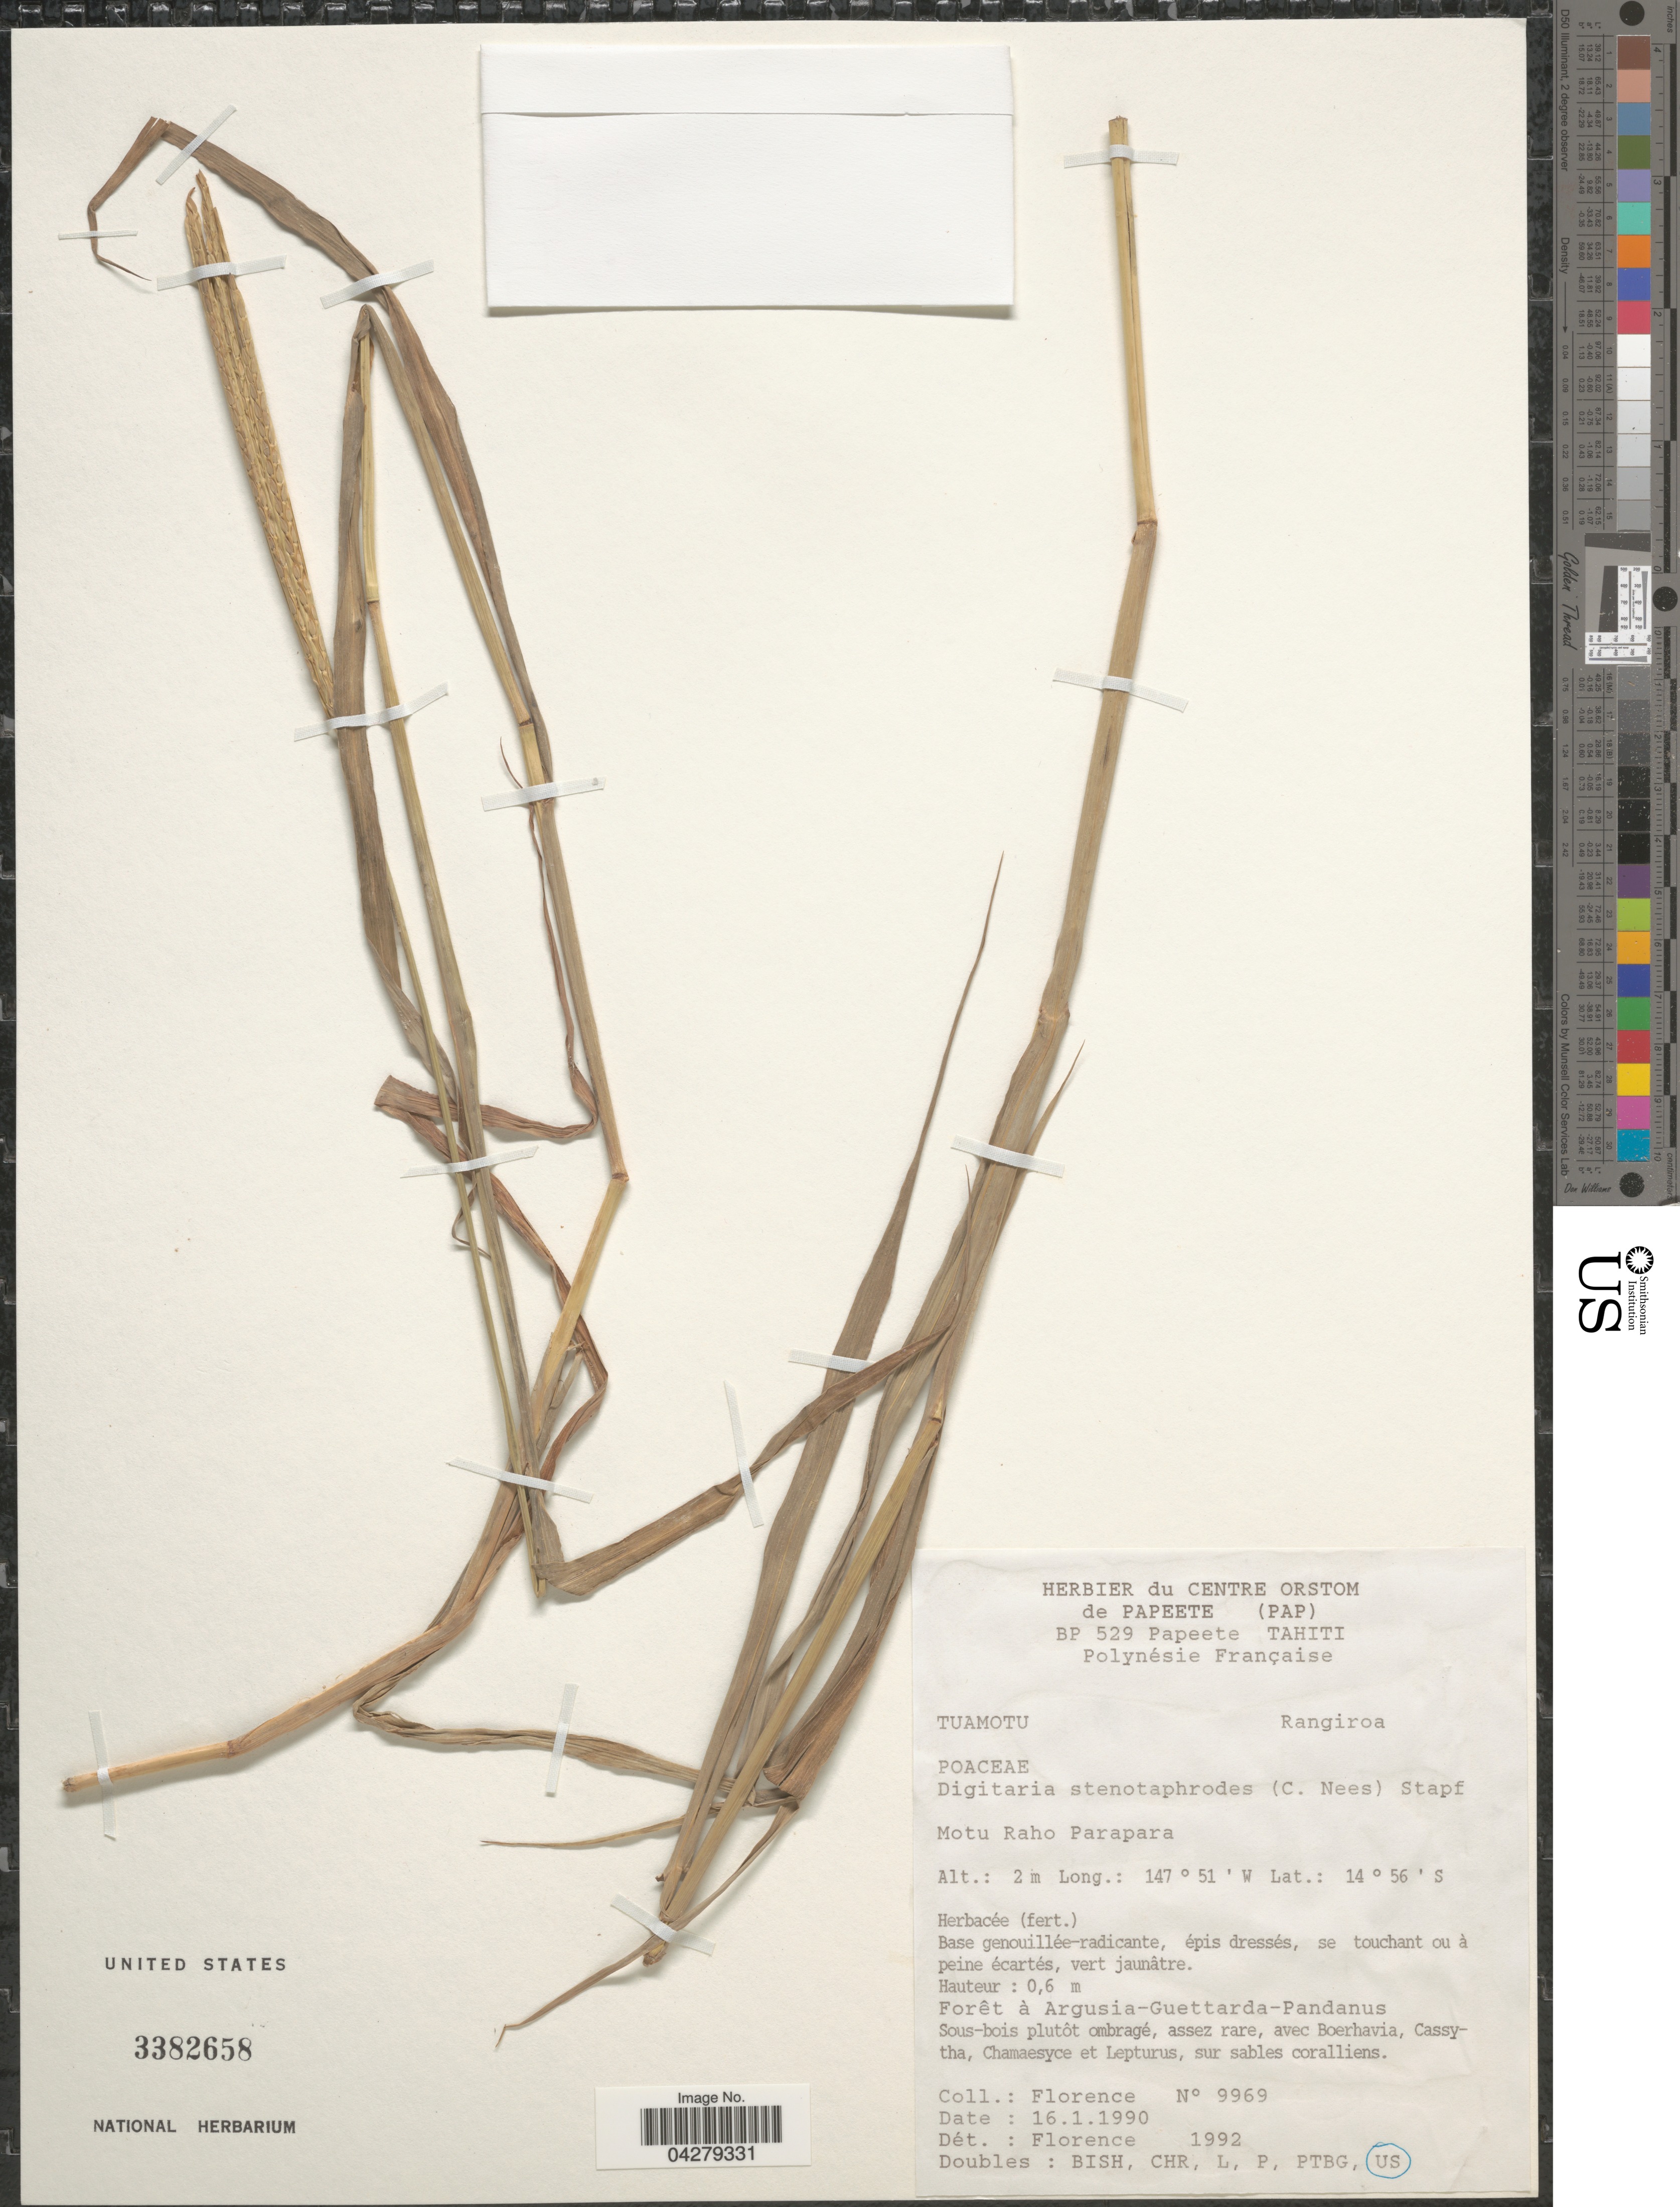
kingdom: Plantae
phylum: Tracheophyta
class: Liliopsida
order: Poales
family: Poaceae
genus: Digitaria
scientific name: Digitaria stenotaphrodes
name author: (Steud.) Stapf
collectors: -. Florence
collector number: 9969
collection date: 1990-01-16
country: French Polynesia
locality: Polynésie Française. Tuamotu. Rangiroa. Motu Raho Parapara.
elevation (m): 2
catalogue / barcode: US 3382658